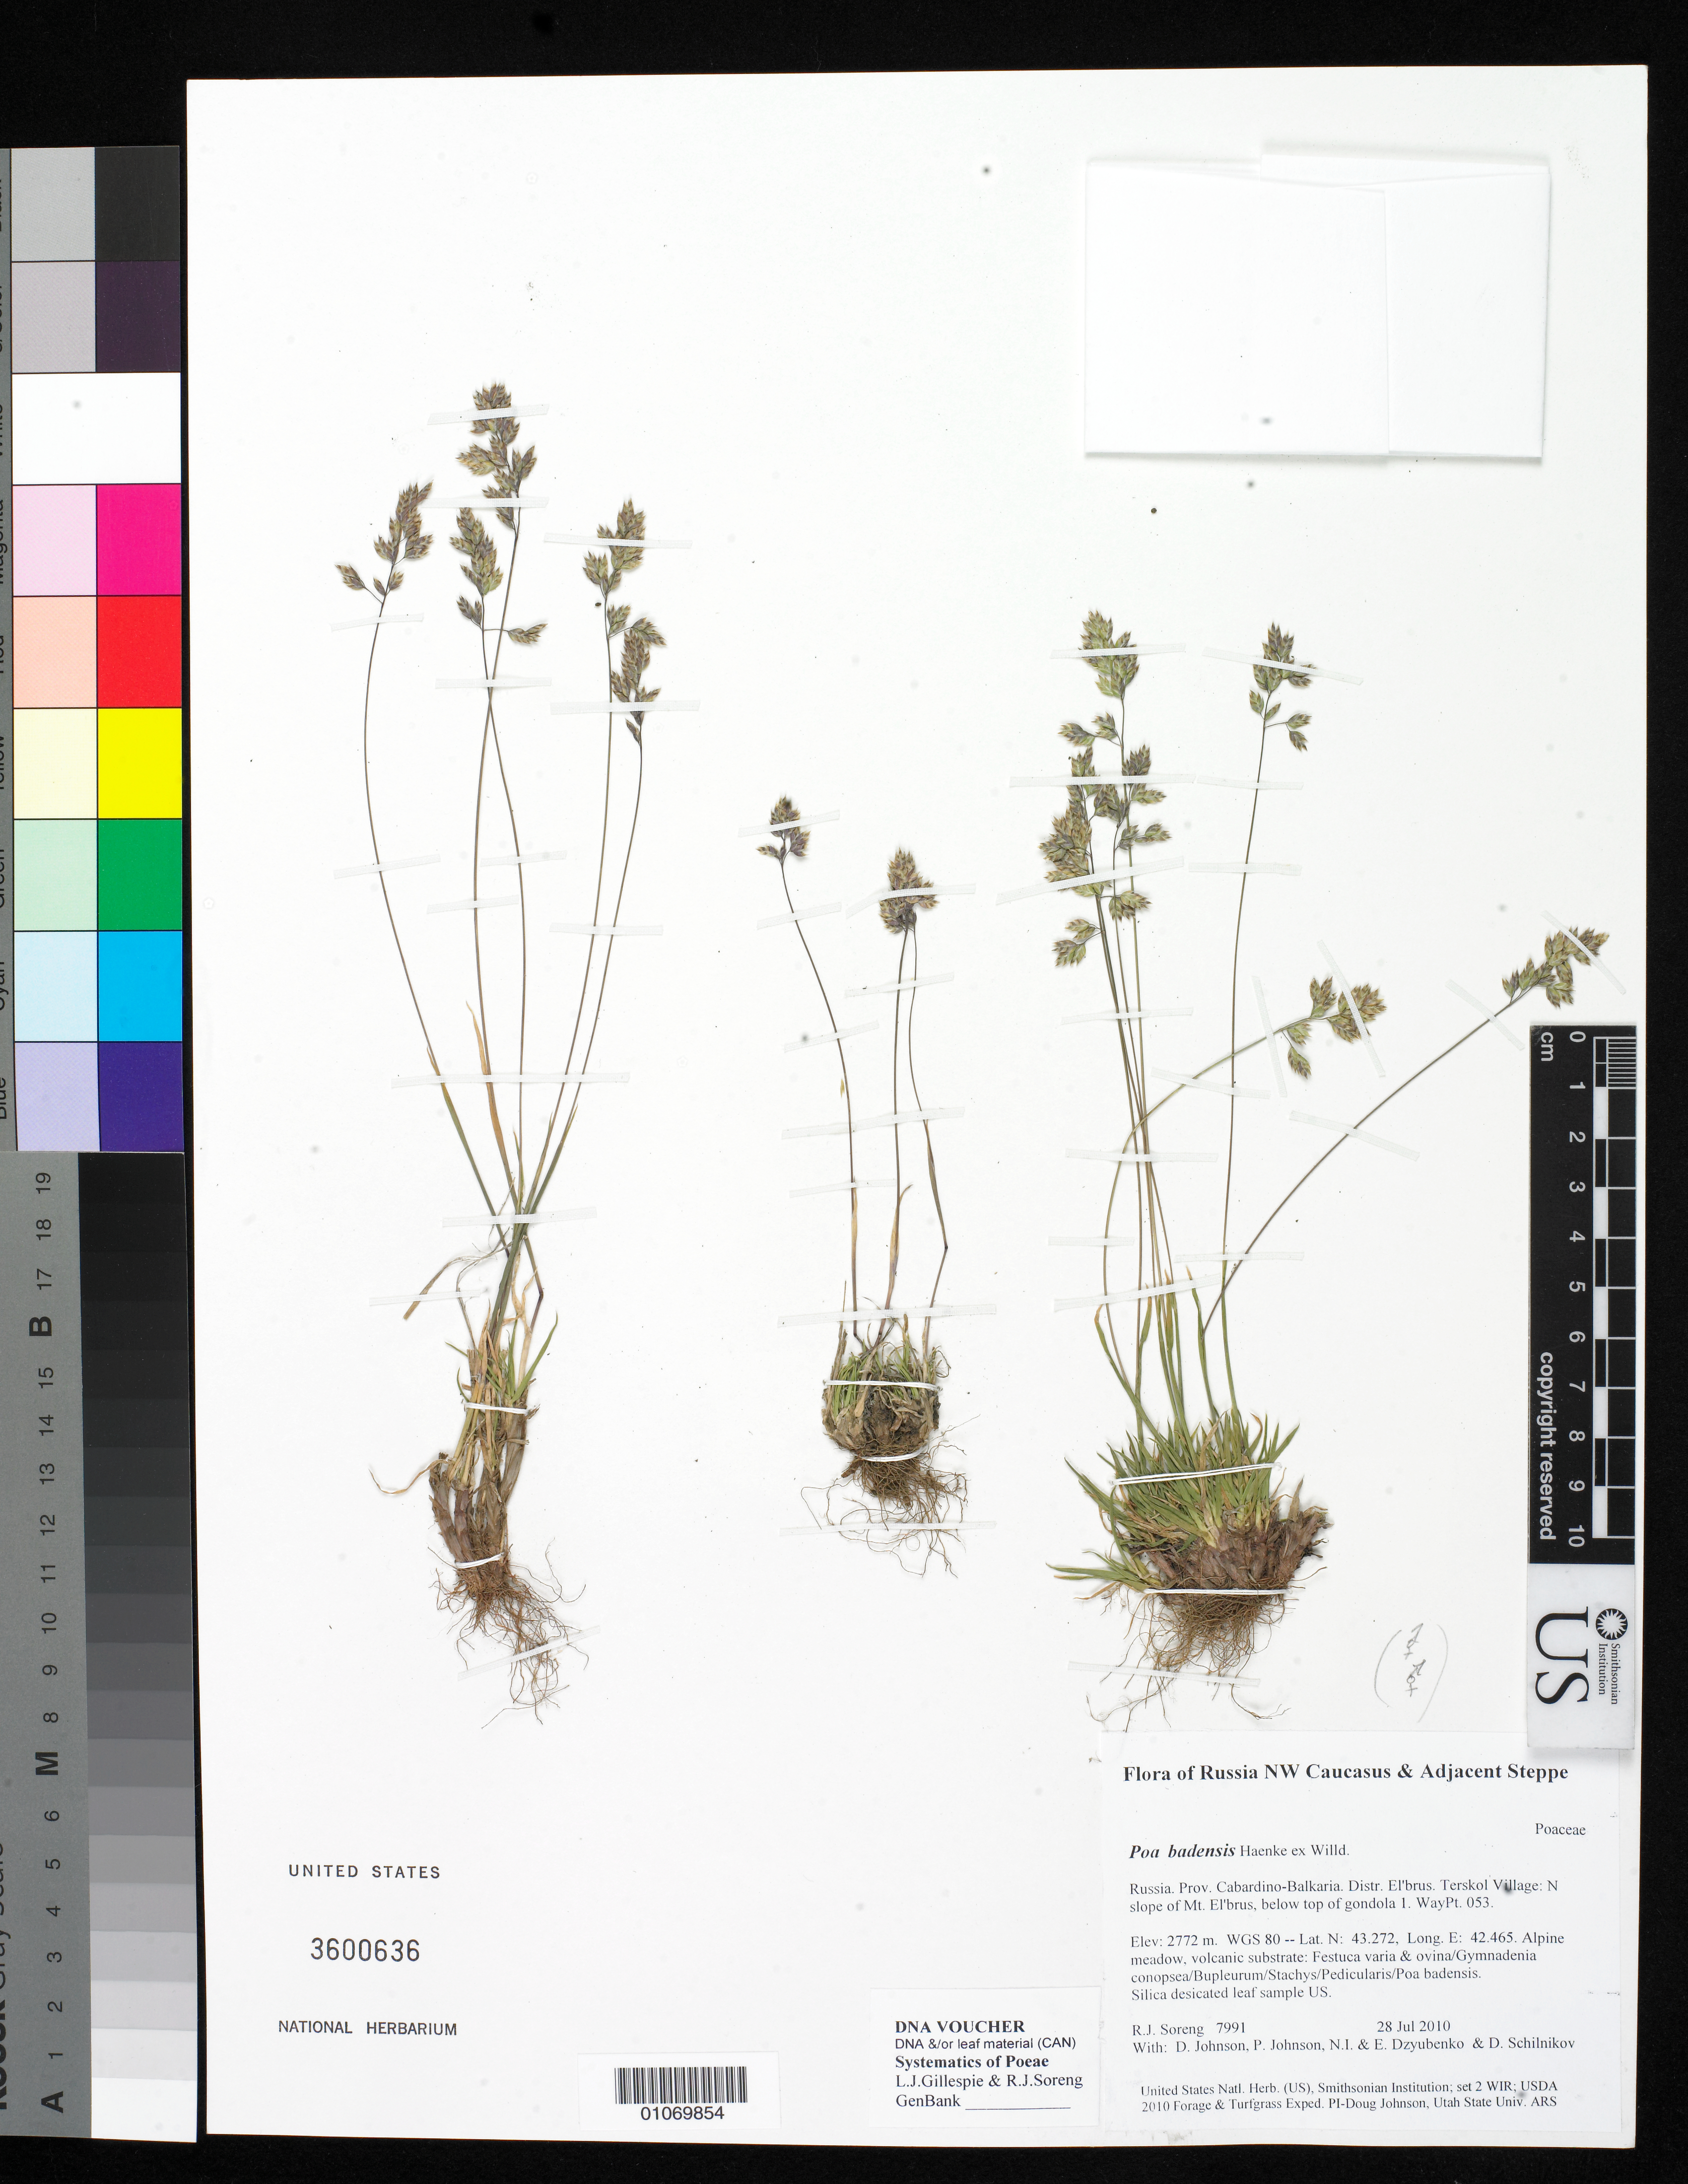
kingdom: Plantae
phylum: Tracheophyta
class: Liliopsida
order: Poales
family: Poaceae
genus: Poa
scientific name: Poa badensis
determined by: Soreng, Robert J., Research Associate (BOT), Smithsonian Institution - National Museum of Natural History (UNITED STATES)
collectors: R. J. Soreng, D. Johnson, P. Johnson, N. Dzyubenko, E. Dzyubenko & D. Schilnikov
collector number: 7991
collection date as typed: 28 Jul 2010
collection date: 2010-07-28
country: Russian Federation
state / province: Kabardino-Balkar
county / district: El'brus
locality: Terskol Village: N slope of Mt. El'brus, below top of gondola 1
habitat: Alpine meadow, volcanic substrate: Festuca varia & ovina/Gymnadenia conopsea/Bupleurum/Stachys/Pedicularis/Poa badensis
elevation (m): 2772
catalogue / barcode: US 3600636